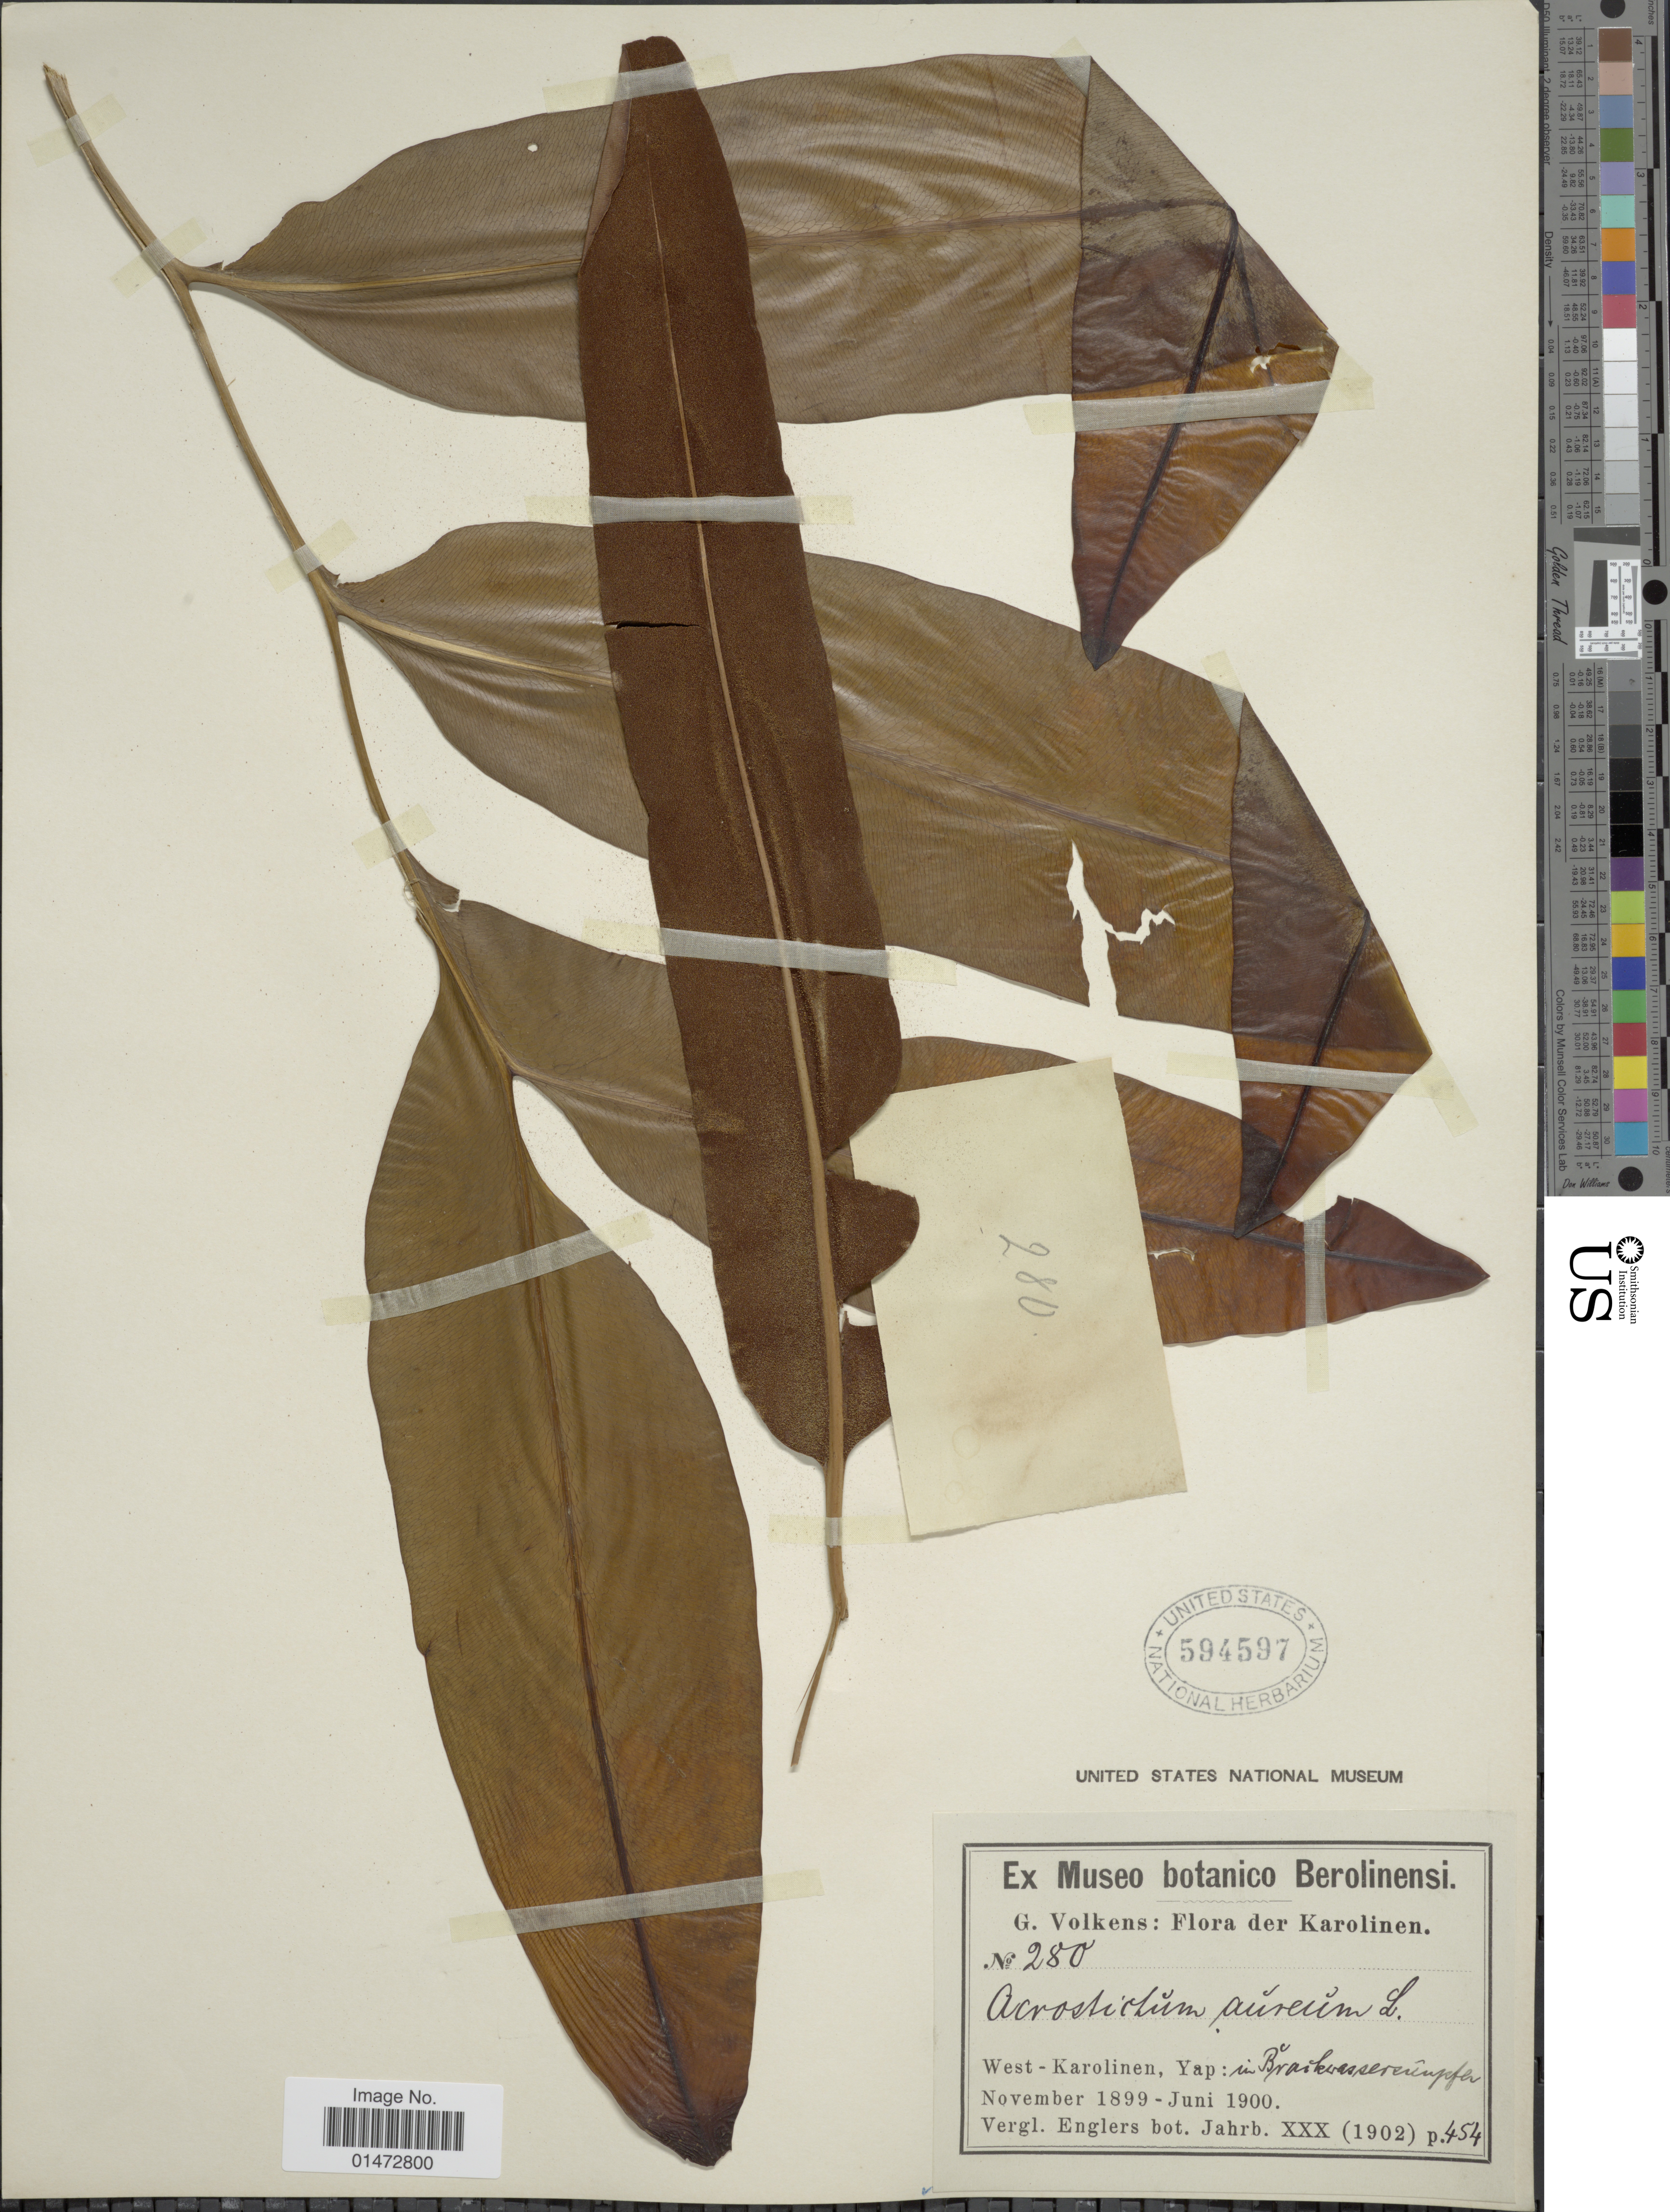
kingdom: Plantae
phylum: Tracheophyta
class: Polypodiopsida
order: Polypodiales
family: Pteridaceae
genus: Acrostichum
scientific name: Acrostichum aureum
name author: L.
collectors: G. Volkens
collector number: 280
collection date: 1899-11/1900-06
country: Micronesia, Federated States of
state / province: Yap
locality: West-Karolinen, Yap: in Brackwassersümpfen [interpreted]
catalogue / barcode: US 594597